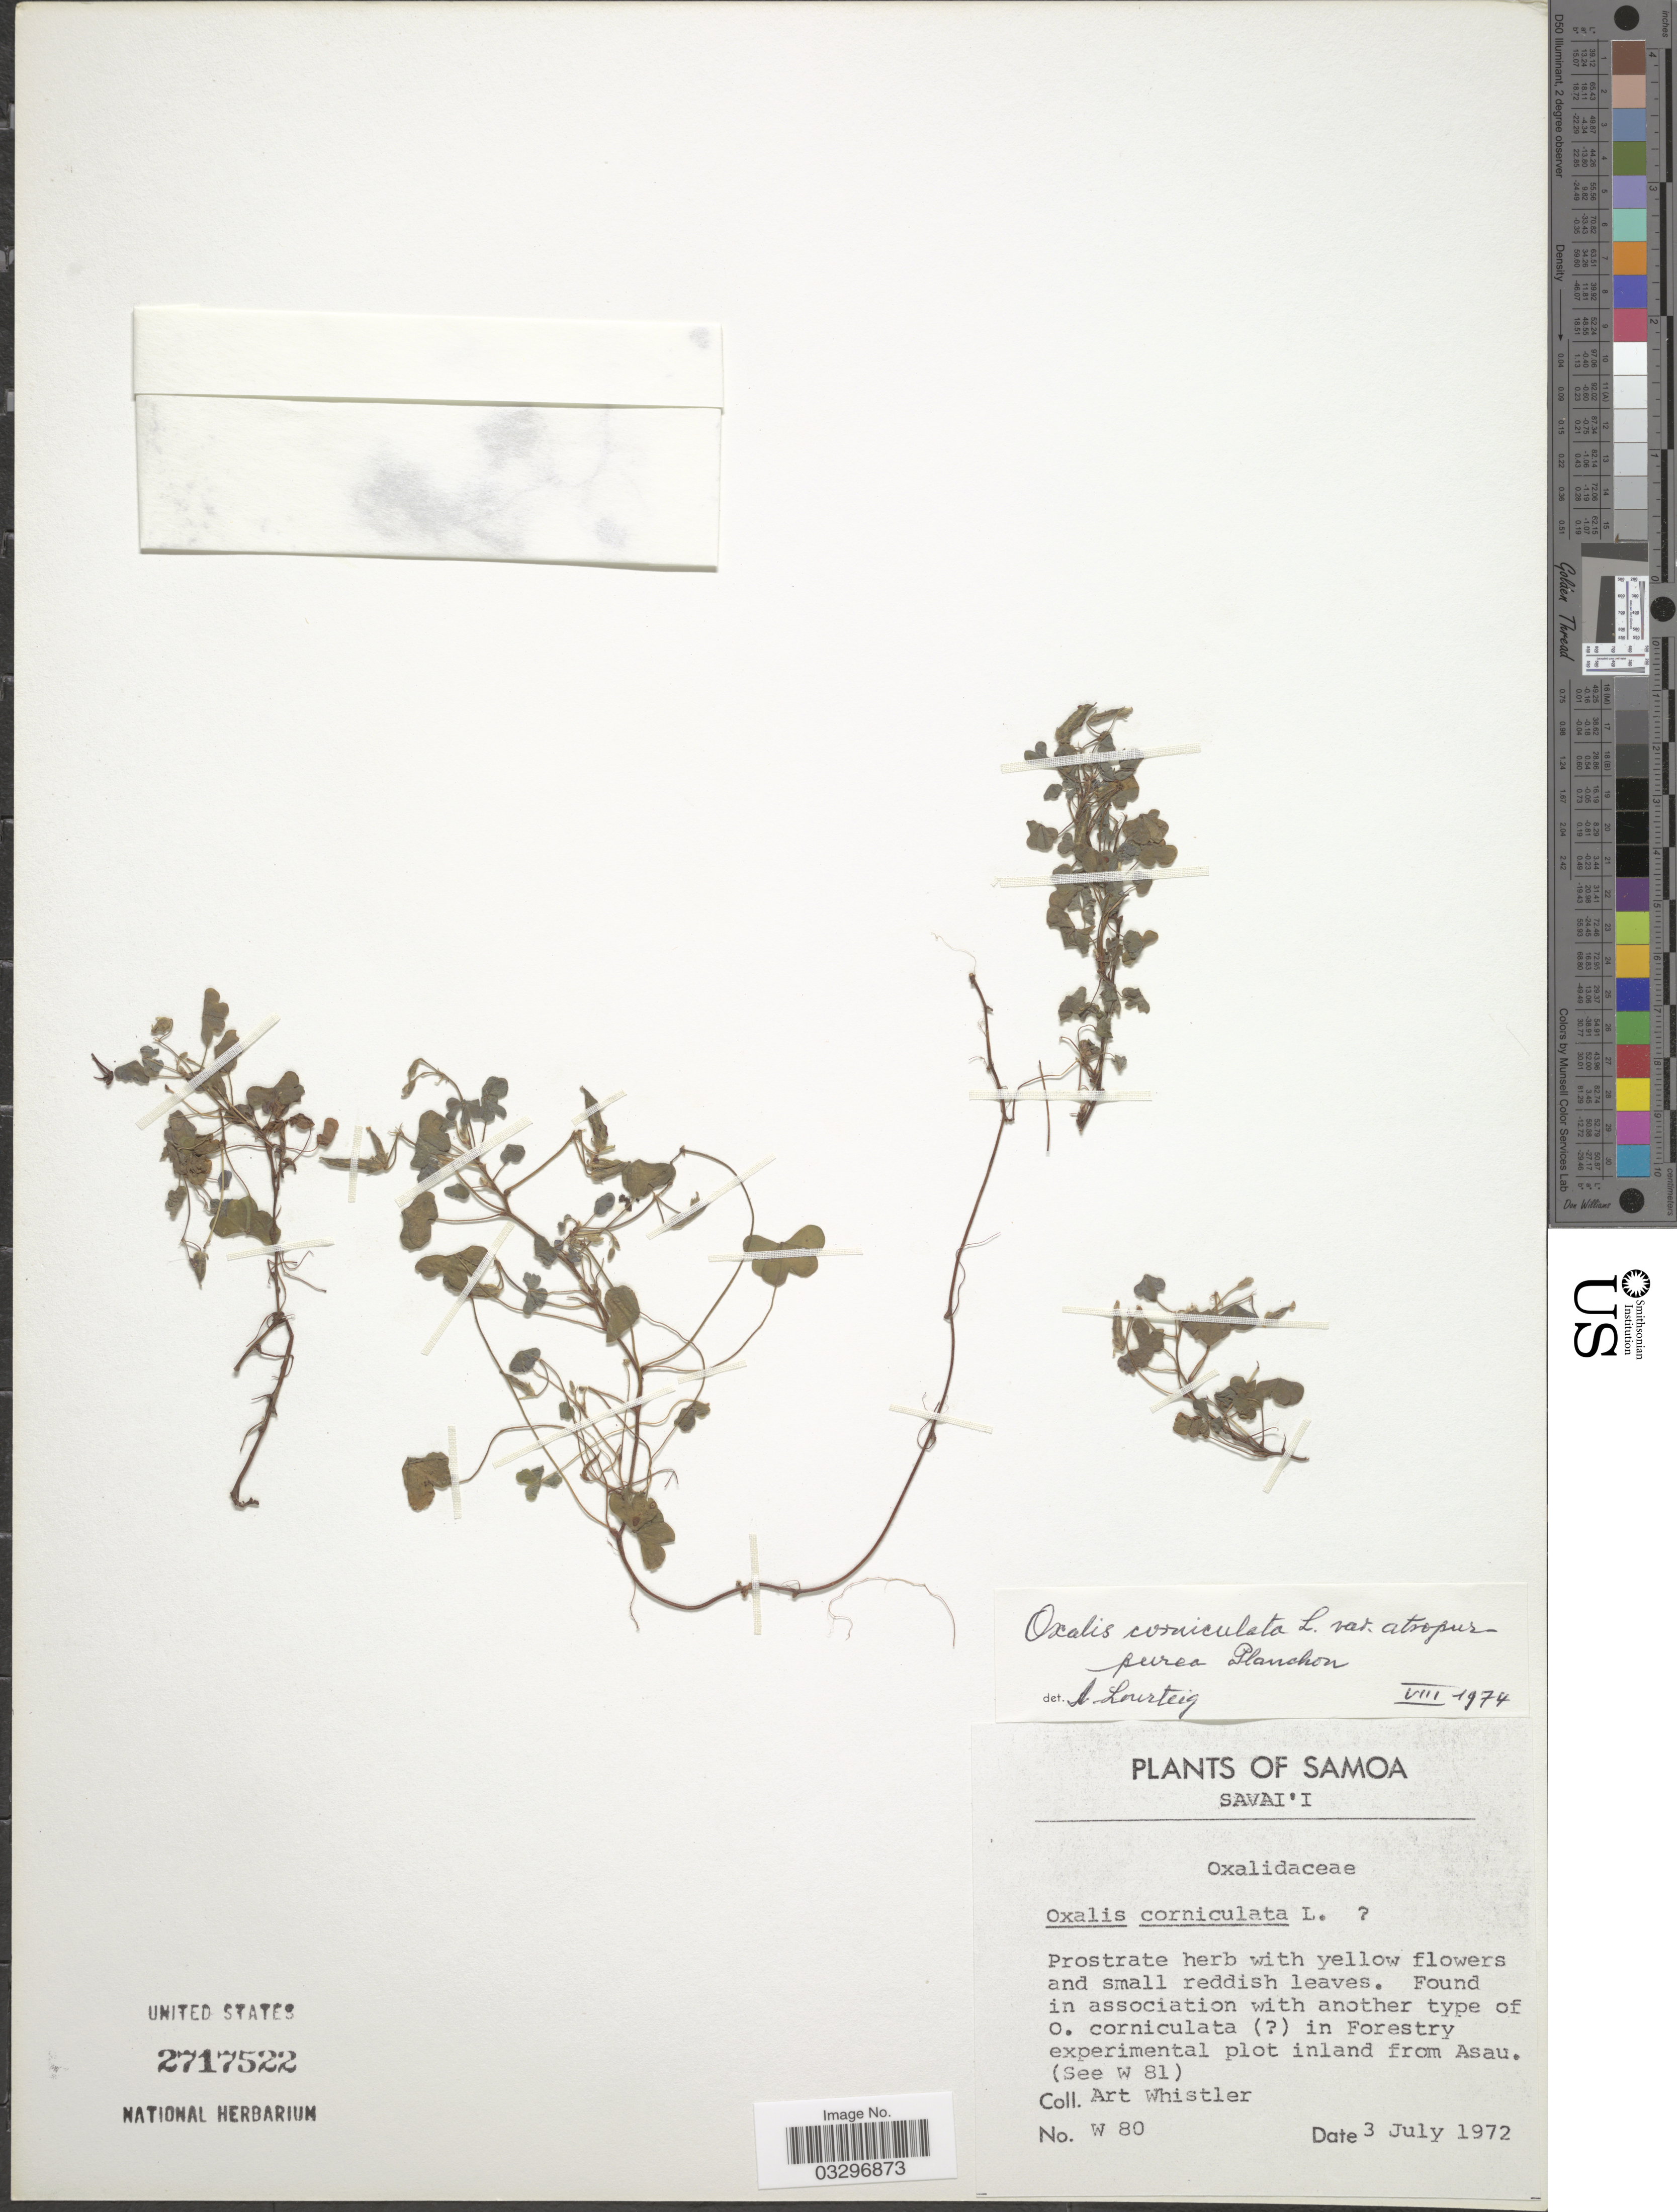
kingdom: Plantae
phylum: Tracheophyta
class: Magnoliopsida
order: Oxalidales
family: Oxalidaceae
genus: Oxalis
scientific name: Oxalis corniculata var. atropurpurea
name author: Planch.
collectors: A. Whistler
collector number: W80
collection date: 1972-07-03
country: Samoa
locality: Samoa. Savai'i. In Forestry experimental plot inland from Asau.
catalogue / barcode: US 2717522